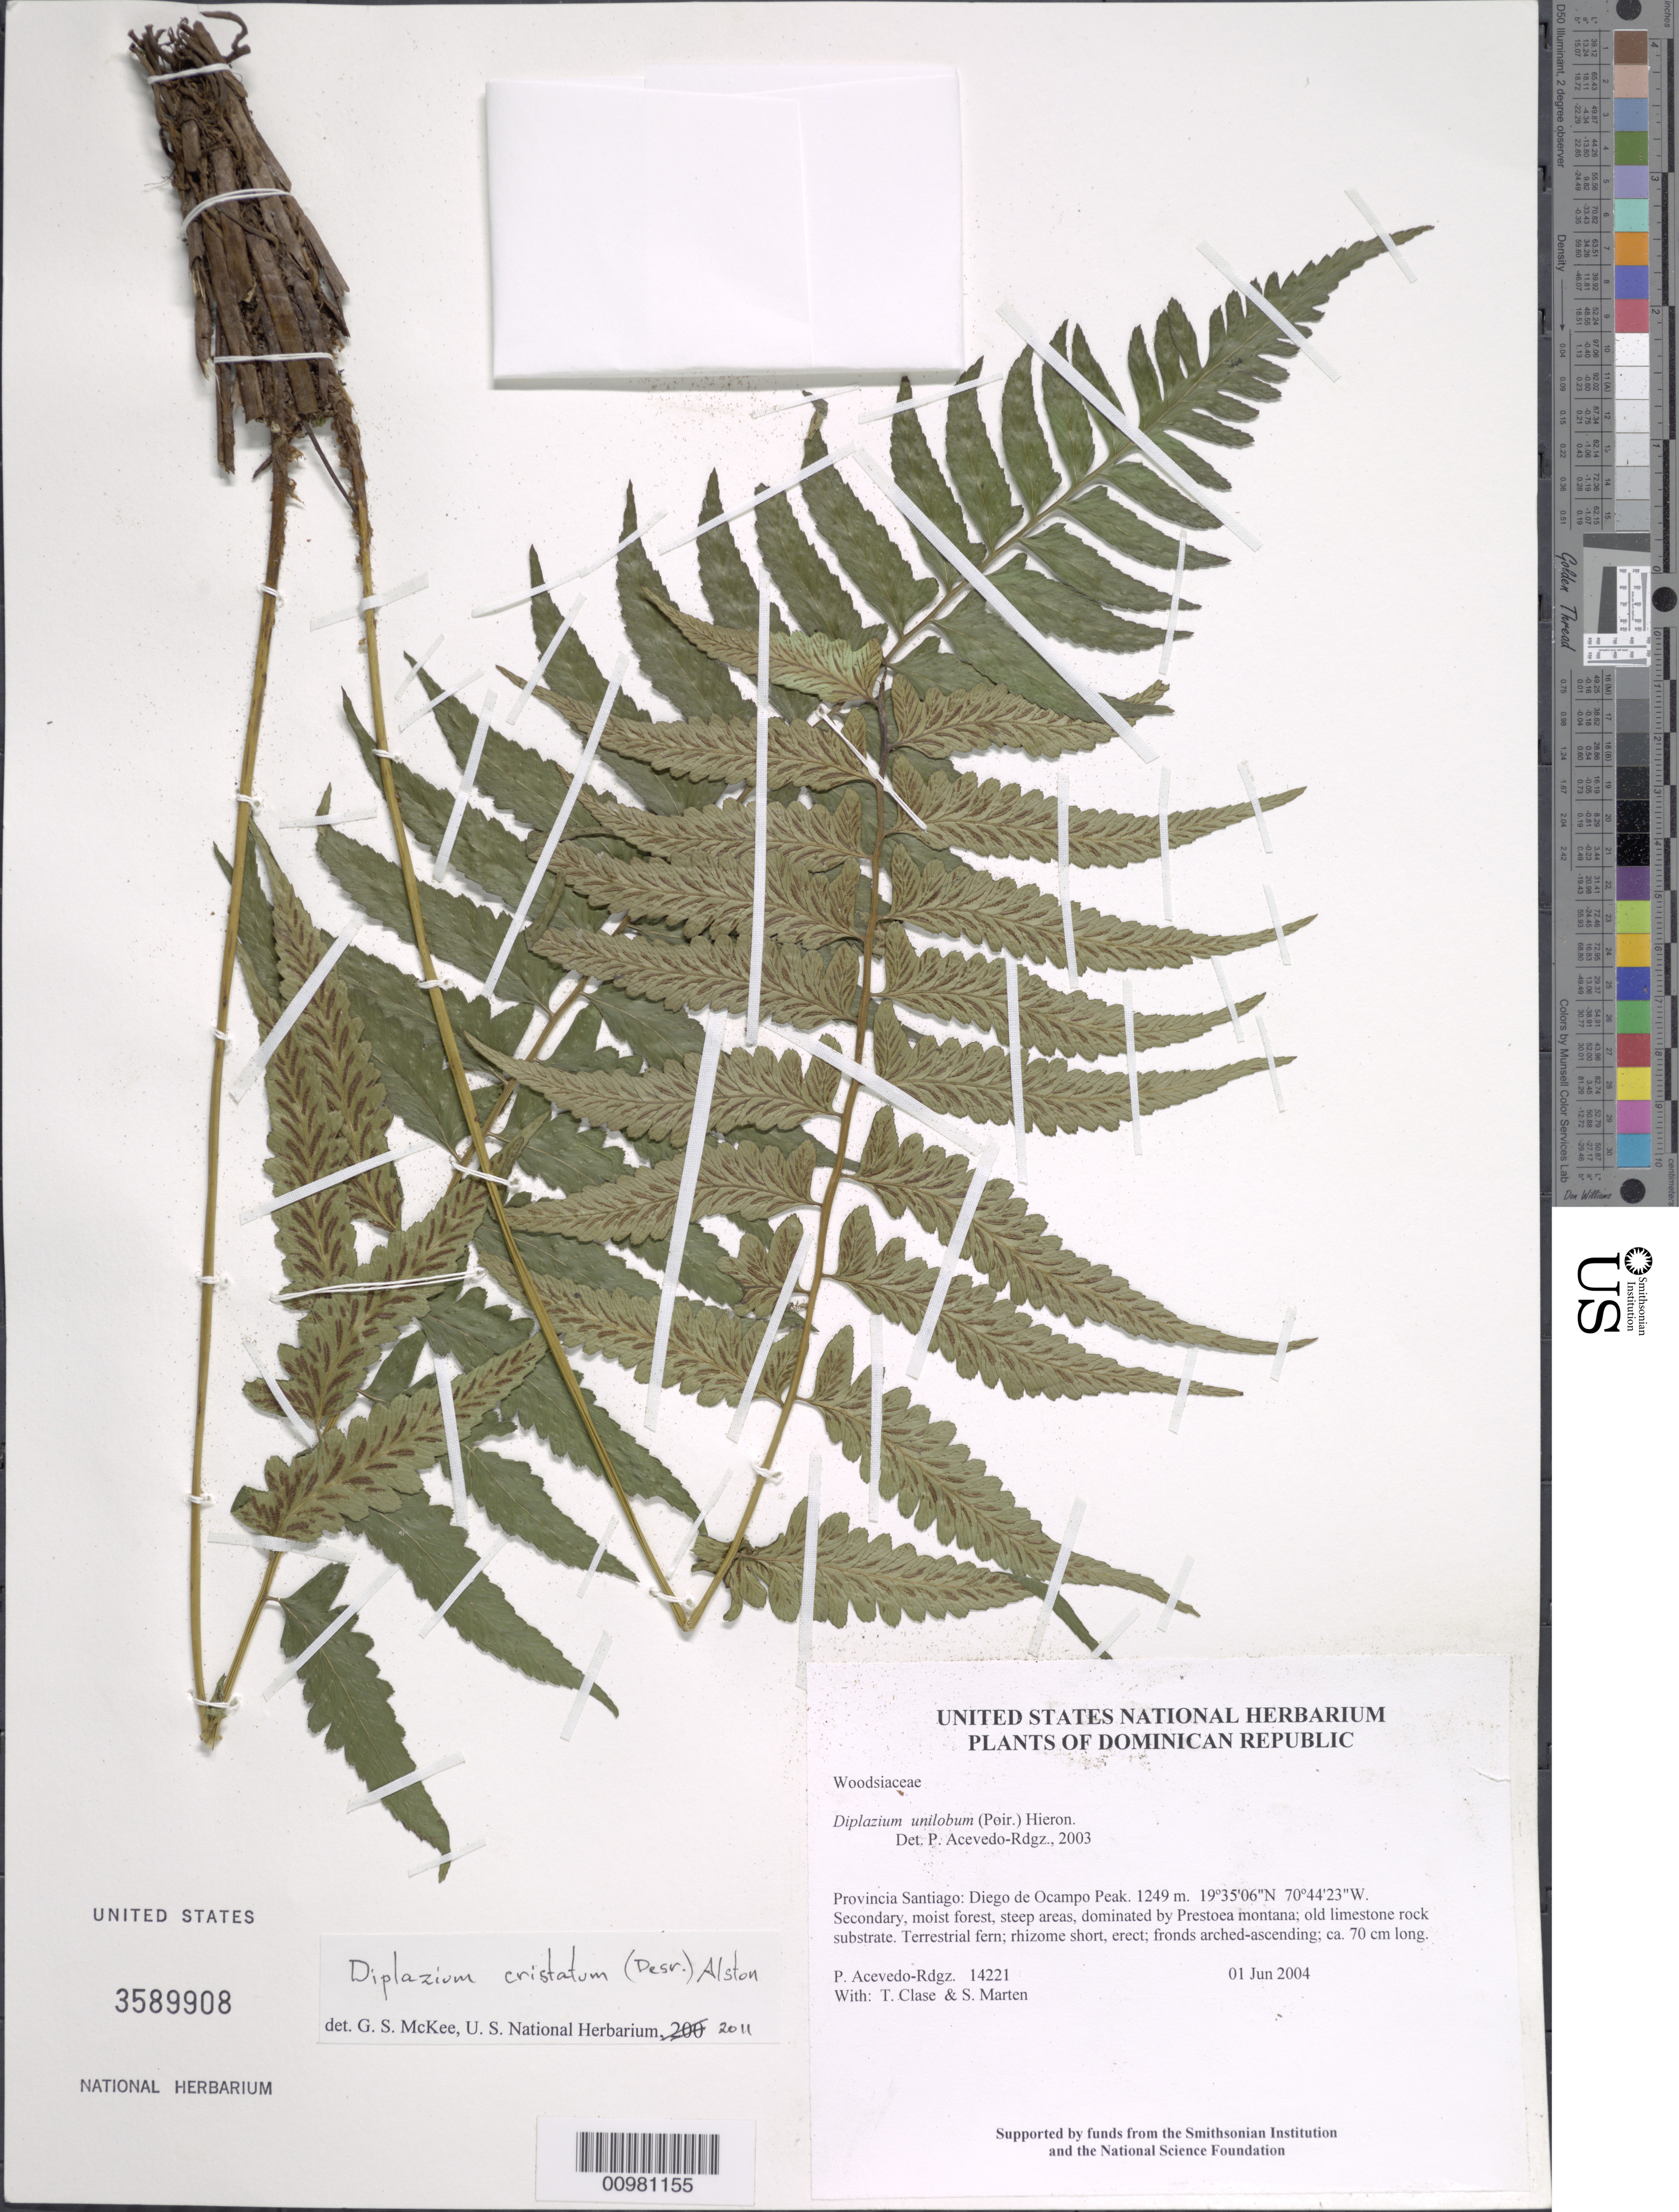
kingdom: Plantae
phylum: Tracheophyta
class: Polypodiopsida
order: Polypodiales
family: Athyriaceae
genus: Diplazium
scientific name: Diplazium cristatum x D. unilobum (Poir.) Hieron.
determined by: Sánchez, C.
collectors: P. Acevedo-Rodr., T. Clase & S. Marten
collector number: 14221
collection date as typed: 01 Jun 2004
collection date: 2004-06-01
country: Dominican Republic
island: Hispaniola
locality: Provincia Santiago: Diego de Ocampo Peak.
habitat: Secondary, moist forest, steep areas, dominated by Prestoea montana; old limestone rock substrate.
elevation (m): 1249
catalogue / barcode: US 3589908